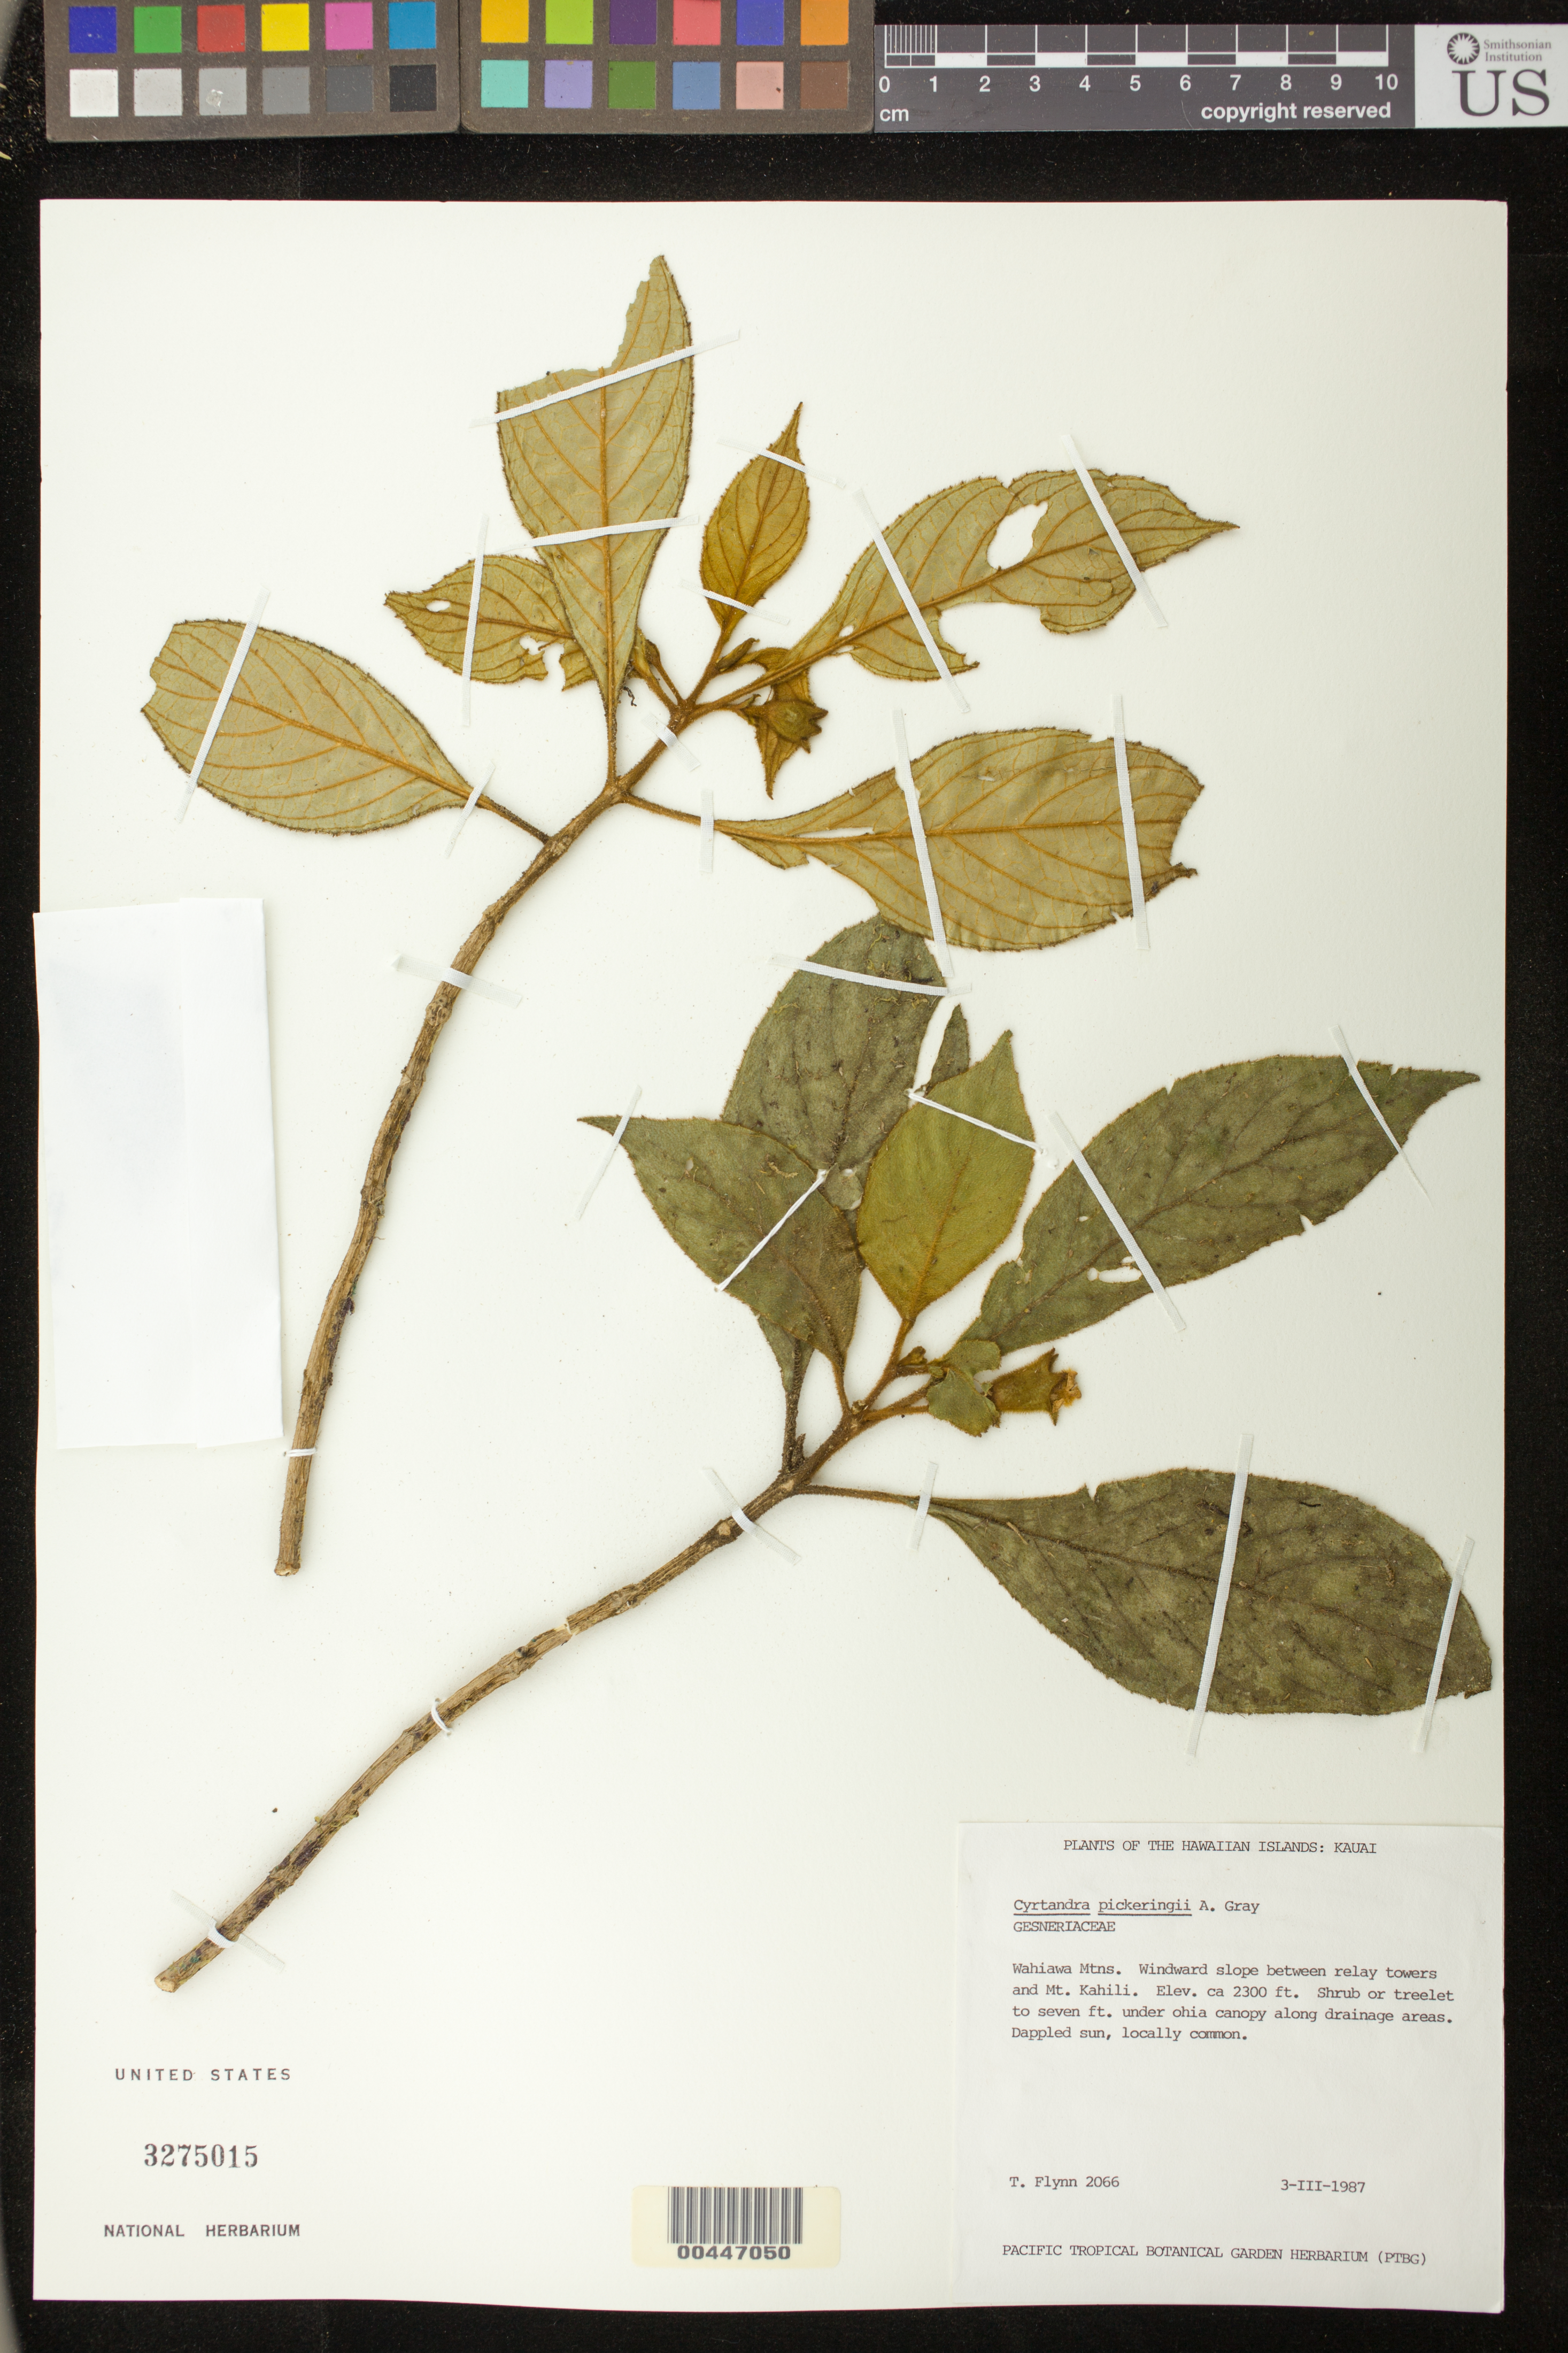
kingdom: Plantae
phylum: Tracheophyta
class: Magnoliopsida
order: Lamiales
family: Gesneriaceae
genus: Cyrtandra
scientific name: Cyrtandra pickeringii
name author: A. Gray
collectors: T. W. Flynn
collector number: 2066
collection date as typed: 03 Mar 1987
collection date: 1987-03-03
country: United States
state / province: Hawaii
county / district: Kauai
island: Kaua'i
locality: Wahiawa mtns., between relay towers and Mt. Kahili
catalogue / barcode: US 3275015